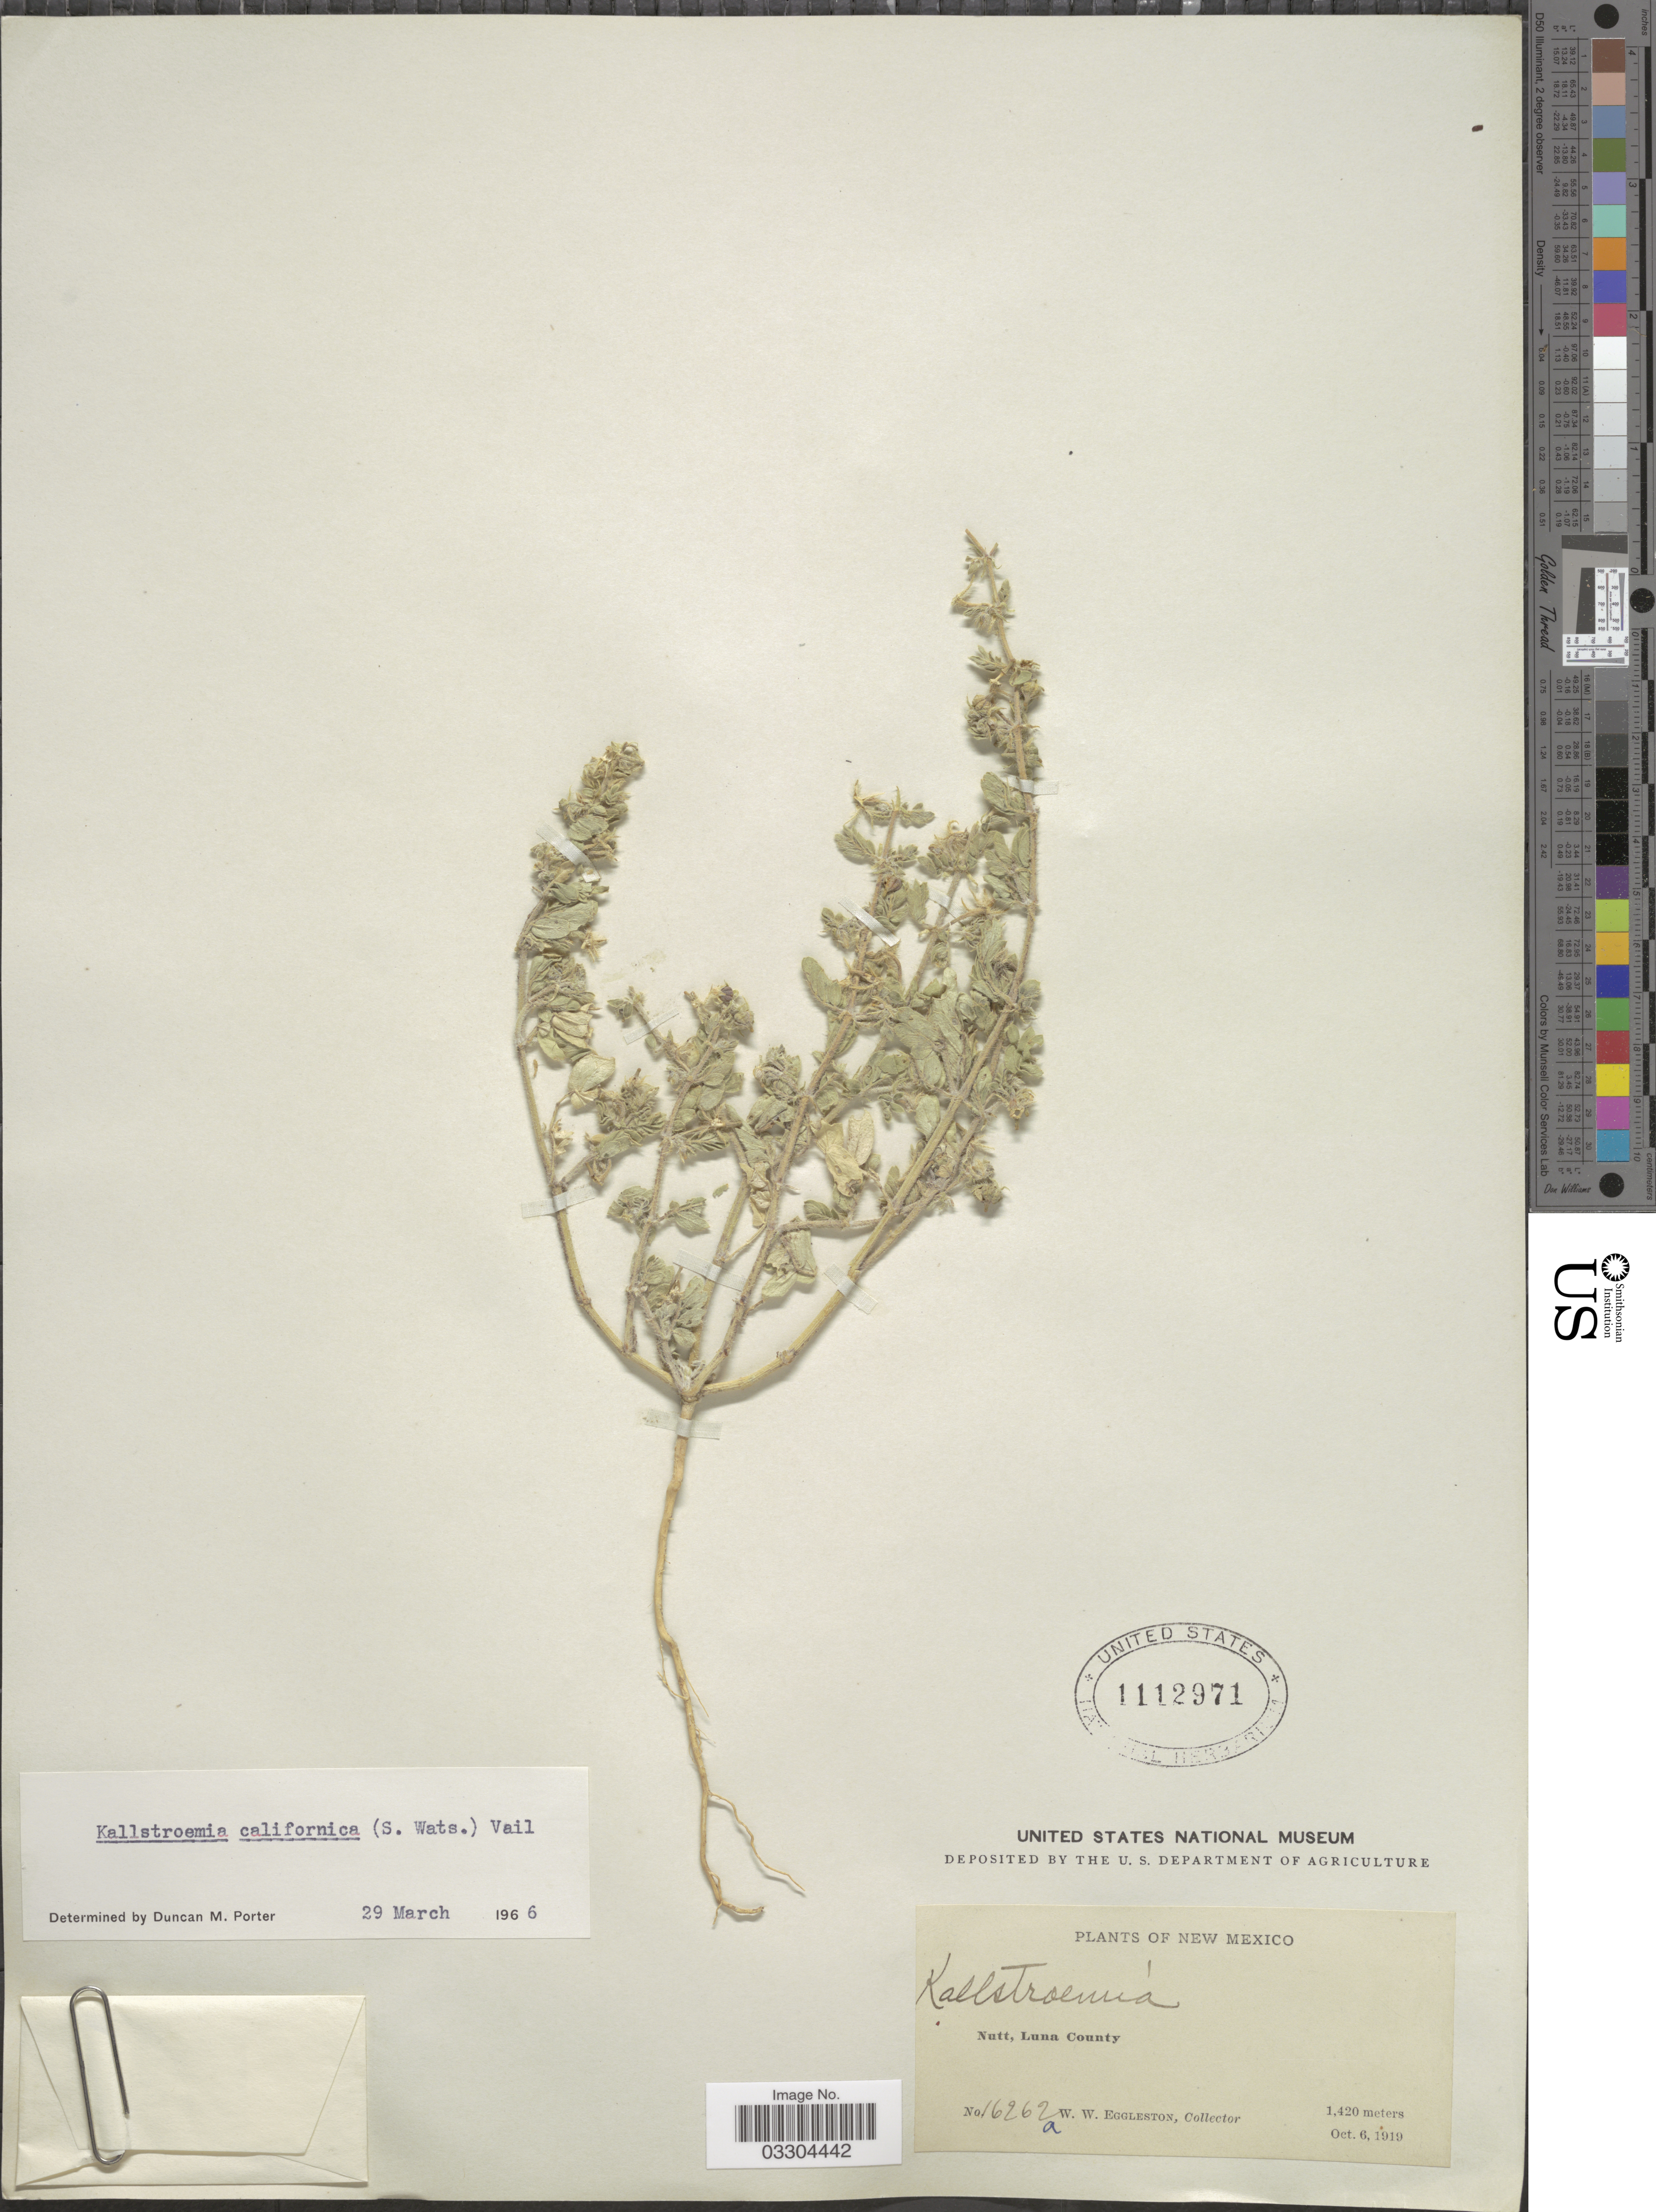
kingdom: Plantae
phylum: Tracheophyta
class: Magnoliopsida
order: Zygophyllales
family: Zygophyllaceae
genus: Kallstroemia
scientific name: Kallstroemia californica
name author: (S. Watson) Vail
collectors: W. W. Eggleston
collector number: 16262a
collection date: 1919-10-06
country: United States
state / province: New Mexico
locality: Nutt, Luna County.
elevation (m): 1420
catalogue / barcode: US 1112971